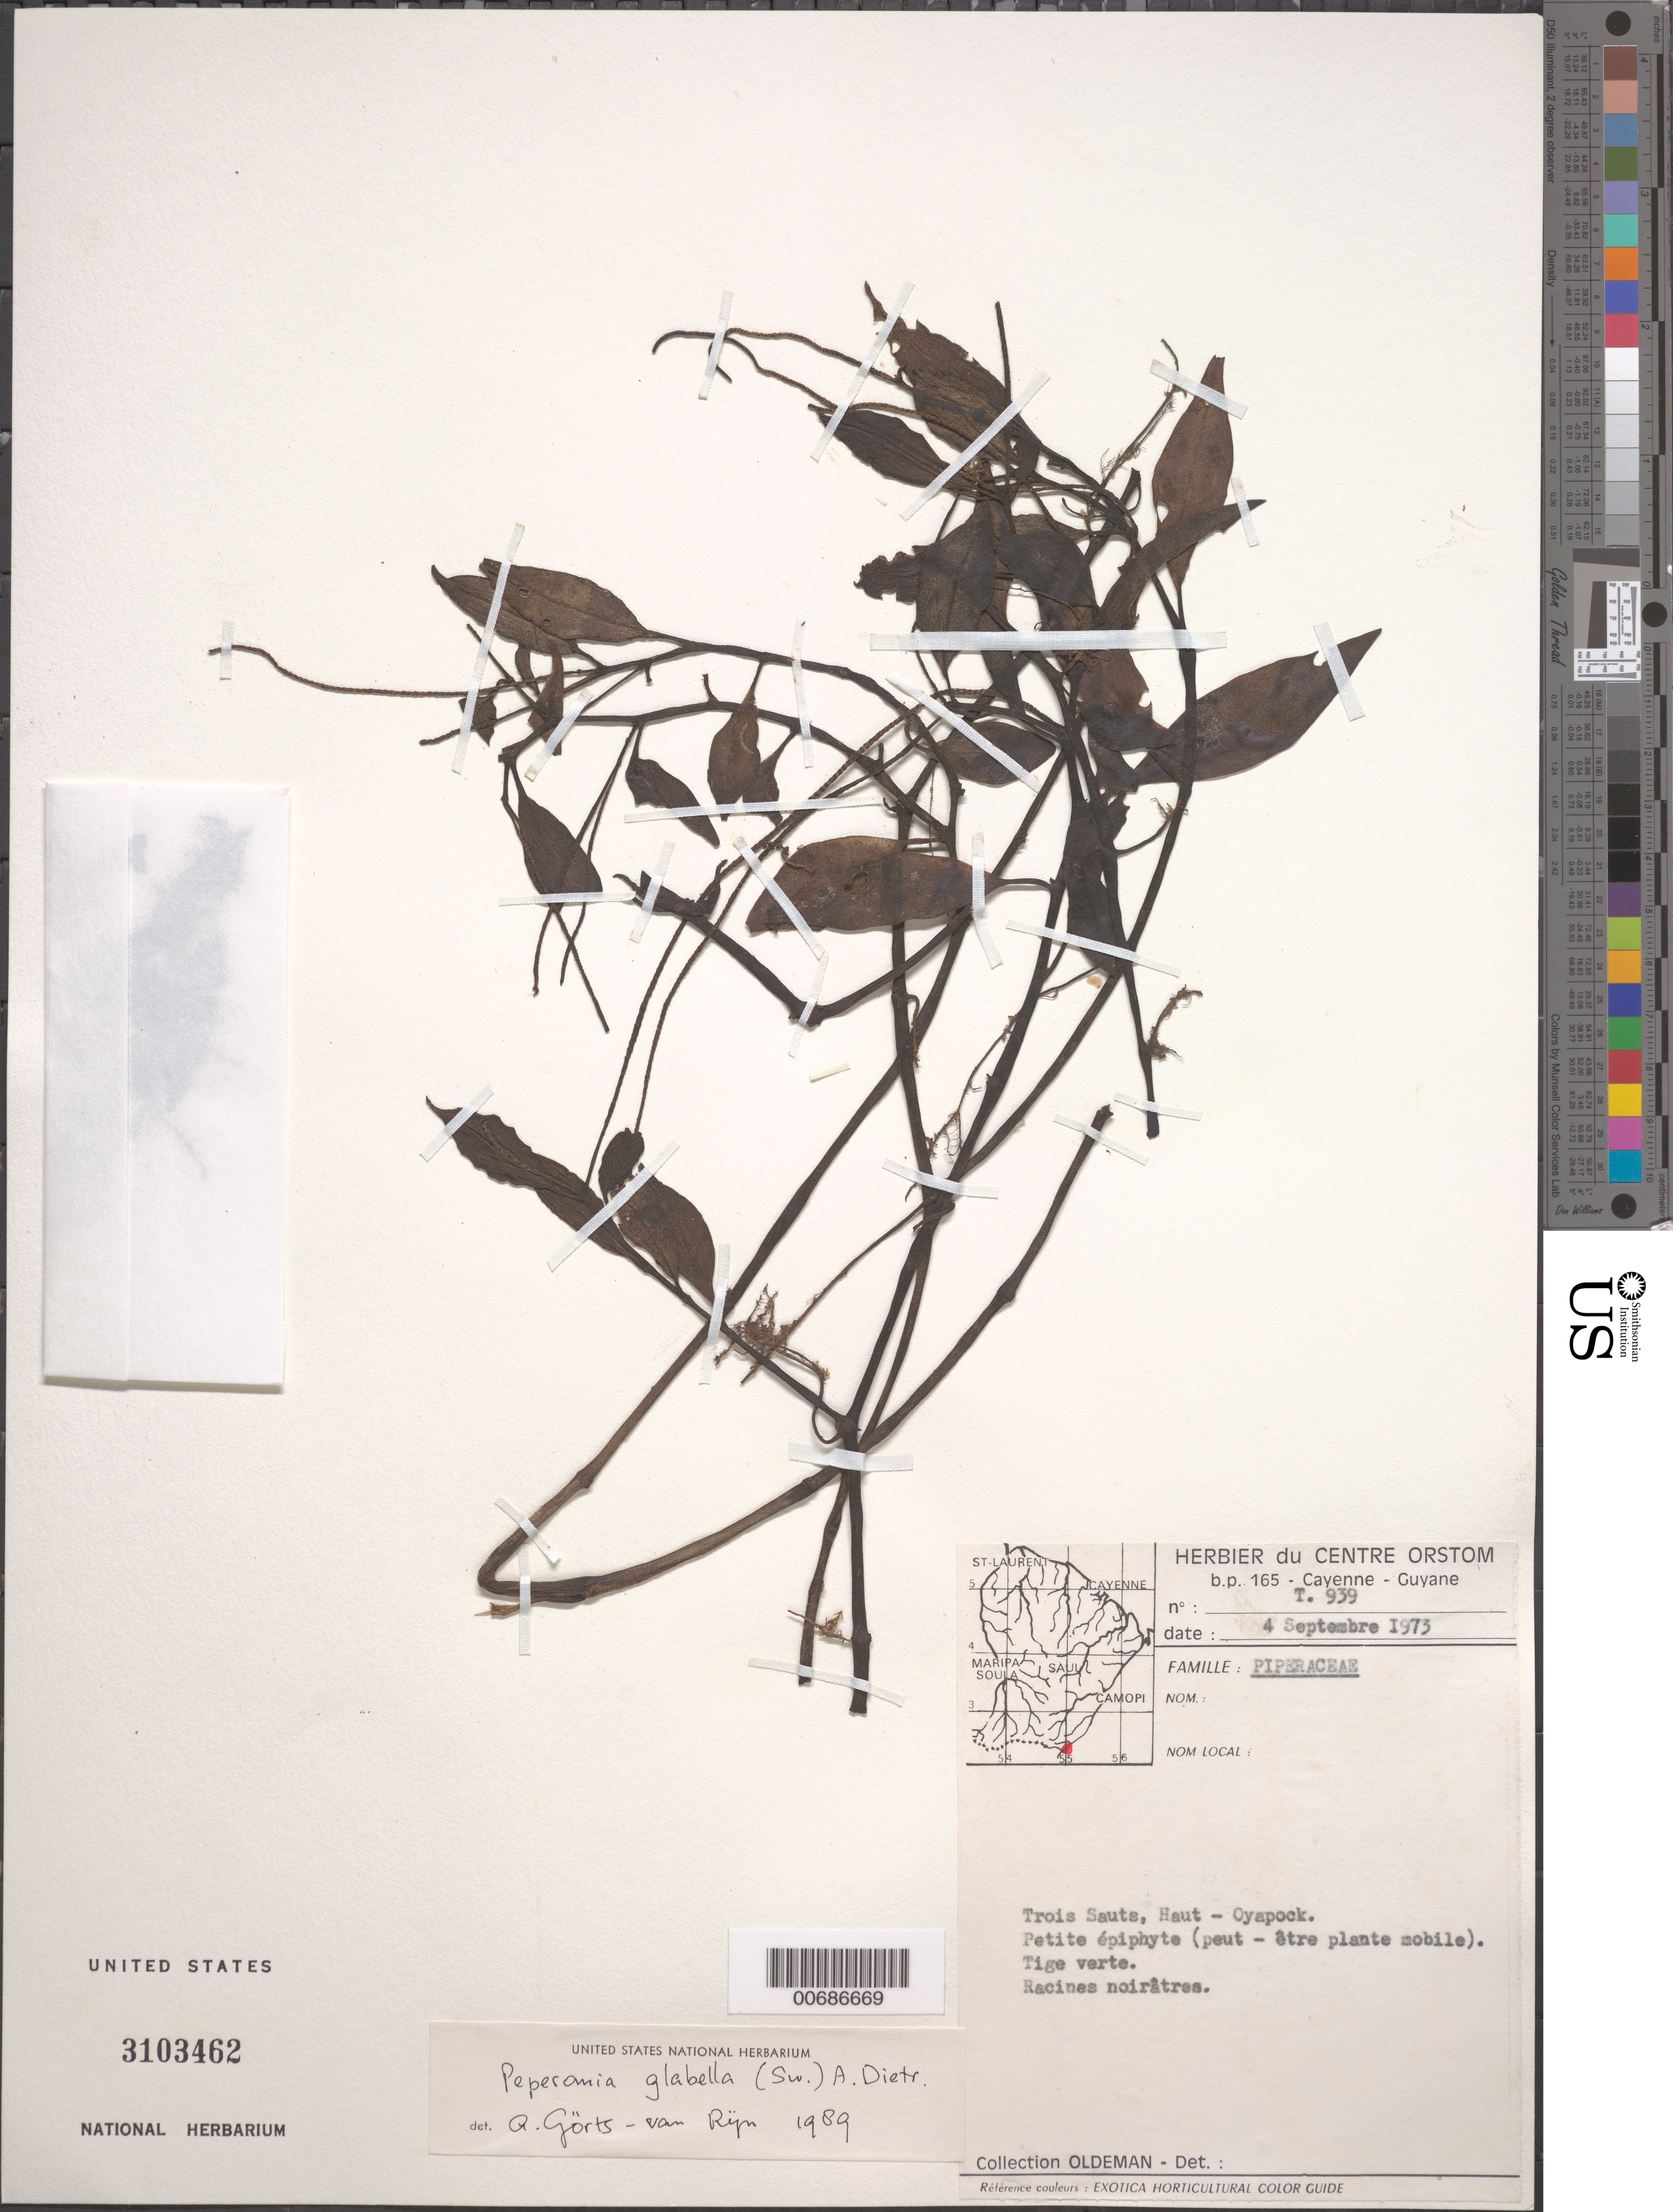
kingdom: Plantae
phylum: Tracheophyta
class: Magnoliopsida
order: Piperales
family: Piperaceae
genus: Peperomia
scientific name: Peperomia glabella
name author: (Sw.) A. Dietr.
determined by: Görts-van Rijn, A. R. A.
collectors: R. Oldeman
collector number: T 939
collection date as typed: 4-Sep-73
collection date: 1973-09-04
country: French Guiana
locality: Trois Sauts (Haut Oyapock)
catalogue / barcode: US 3103462